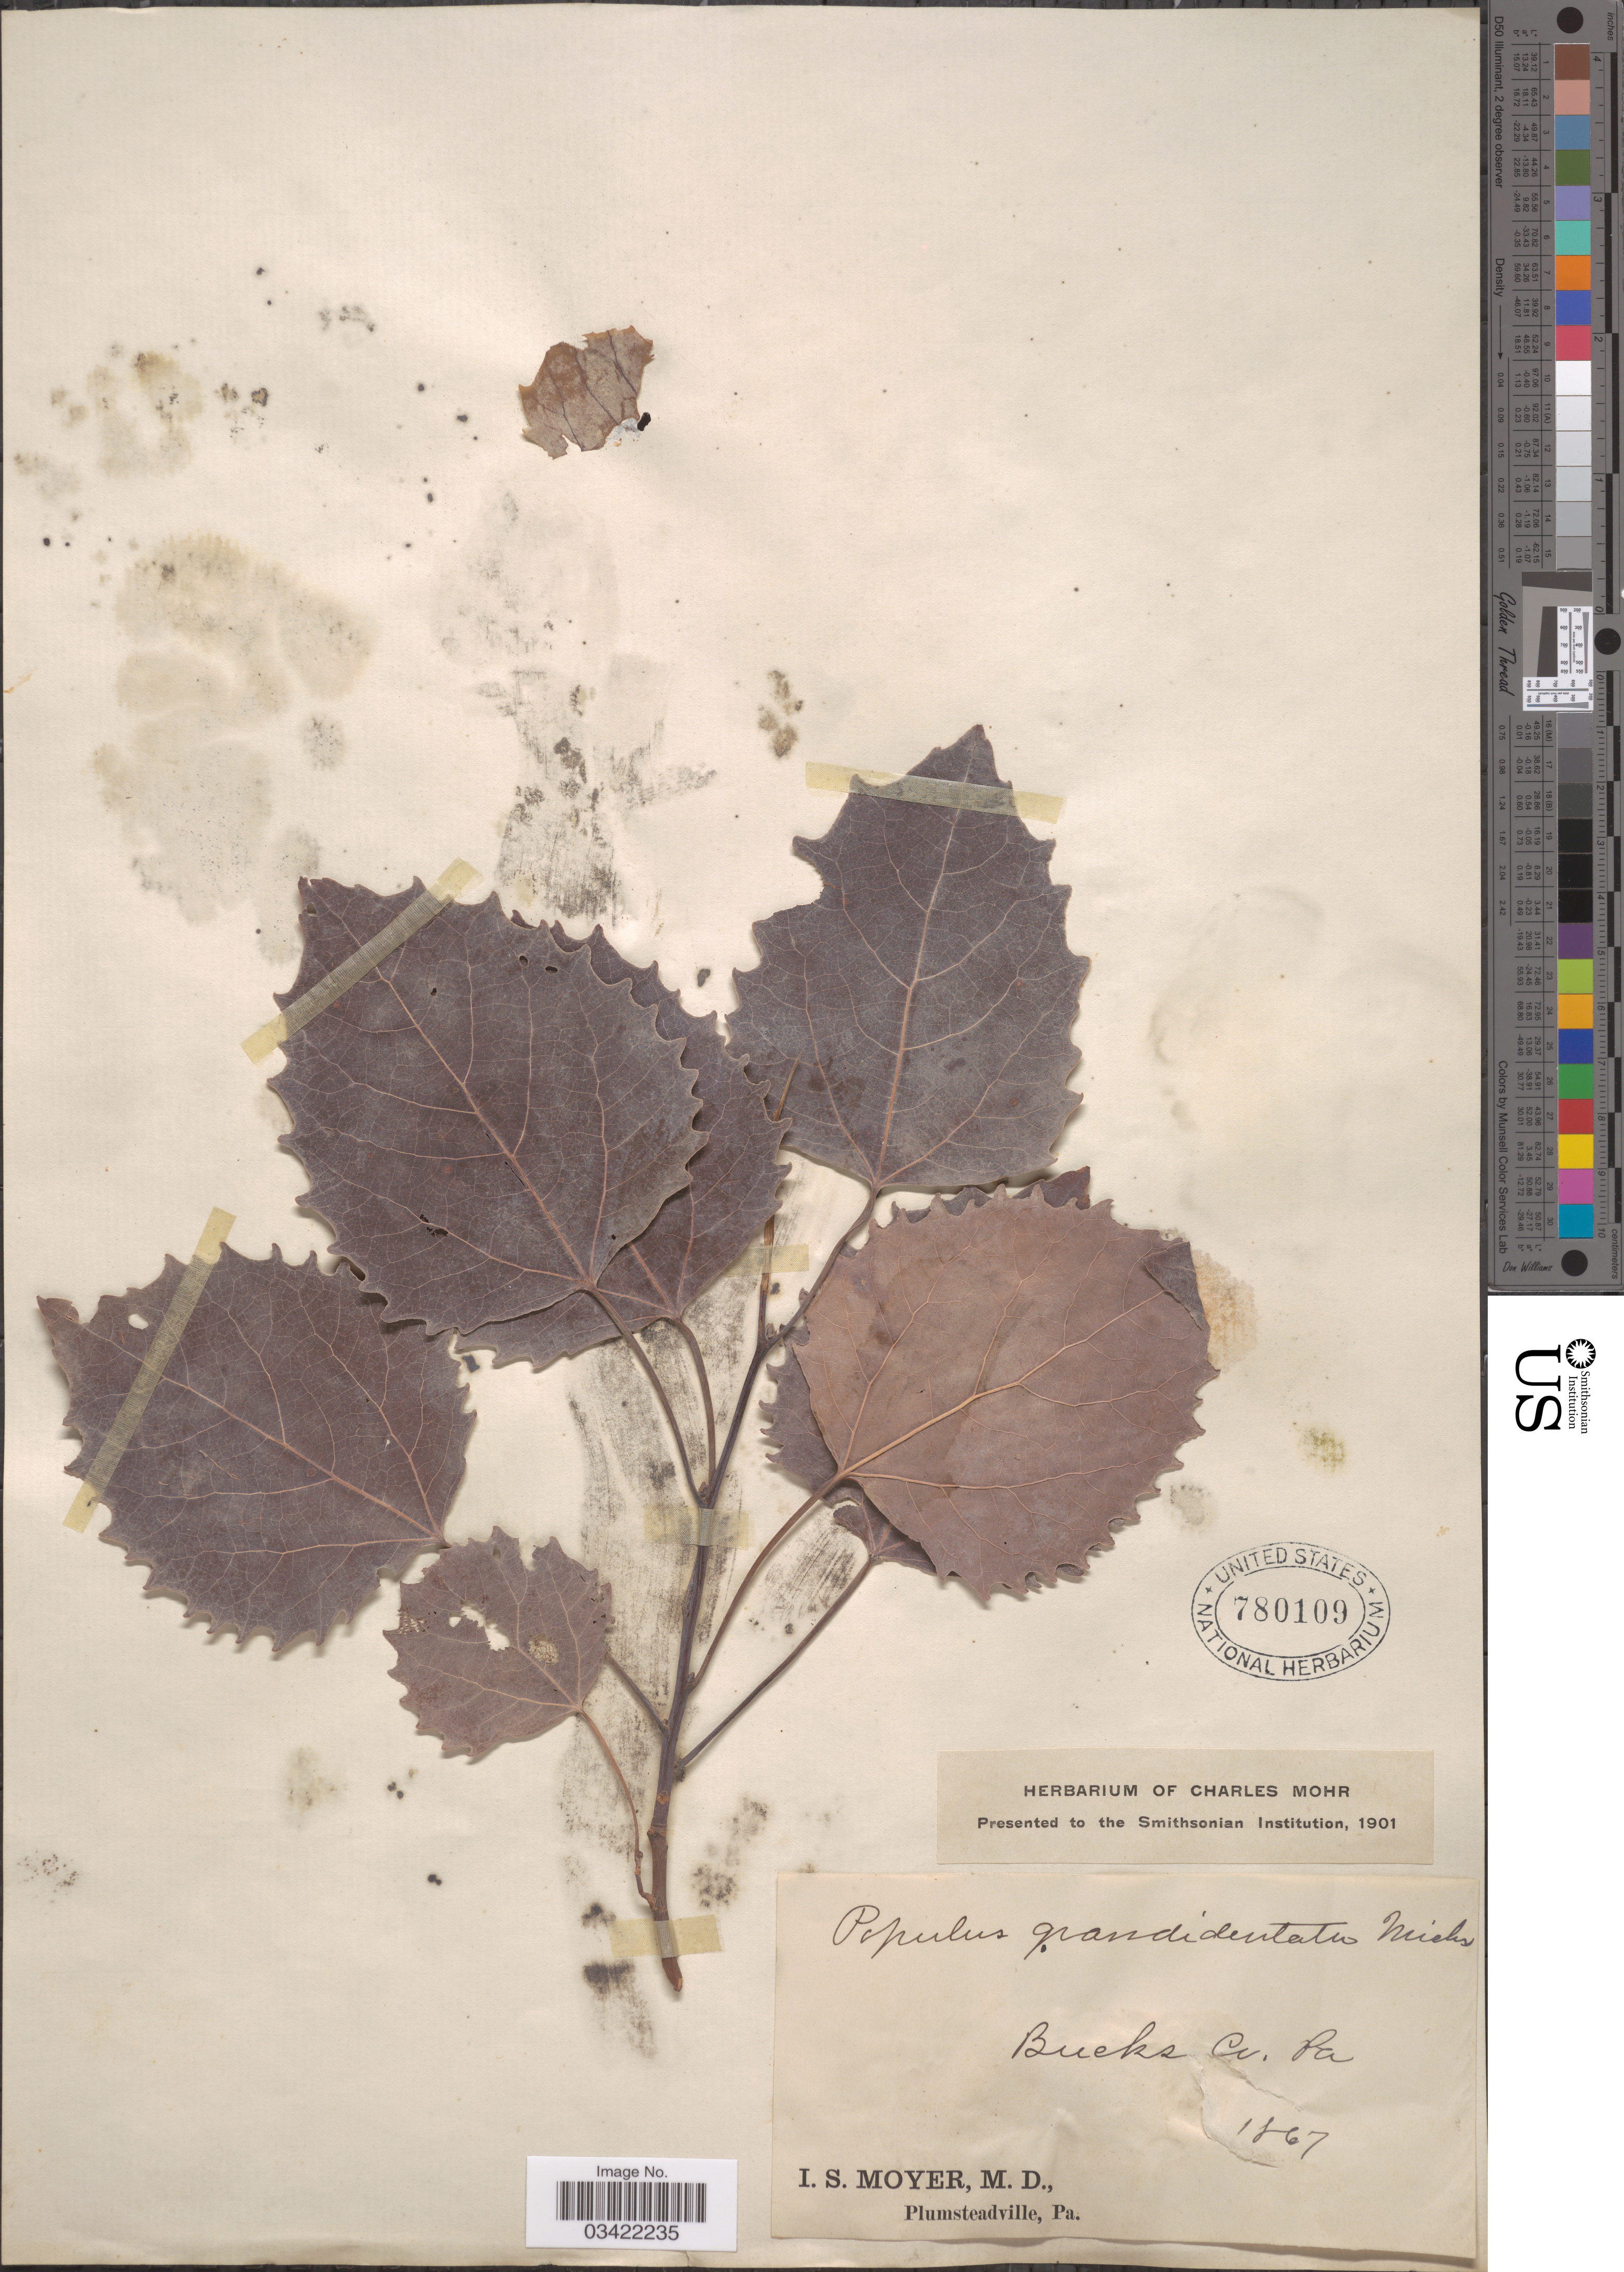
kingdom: Plantae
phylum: Tracheophyta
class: Magnoliopsida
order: Malpighiales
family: Salicaceae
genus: Populus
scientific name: Populus grandidentata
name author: Michx.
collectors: I. S. Moyer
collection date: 1867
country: United States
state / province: Pennsylvania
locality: Bucks Co.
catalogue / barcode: US 780109